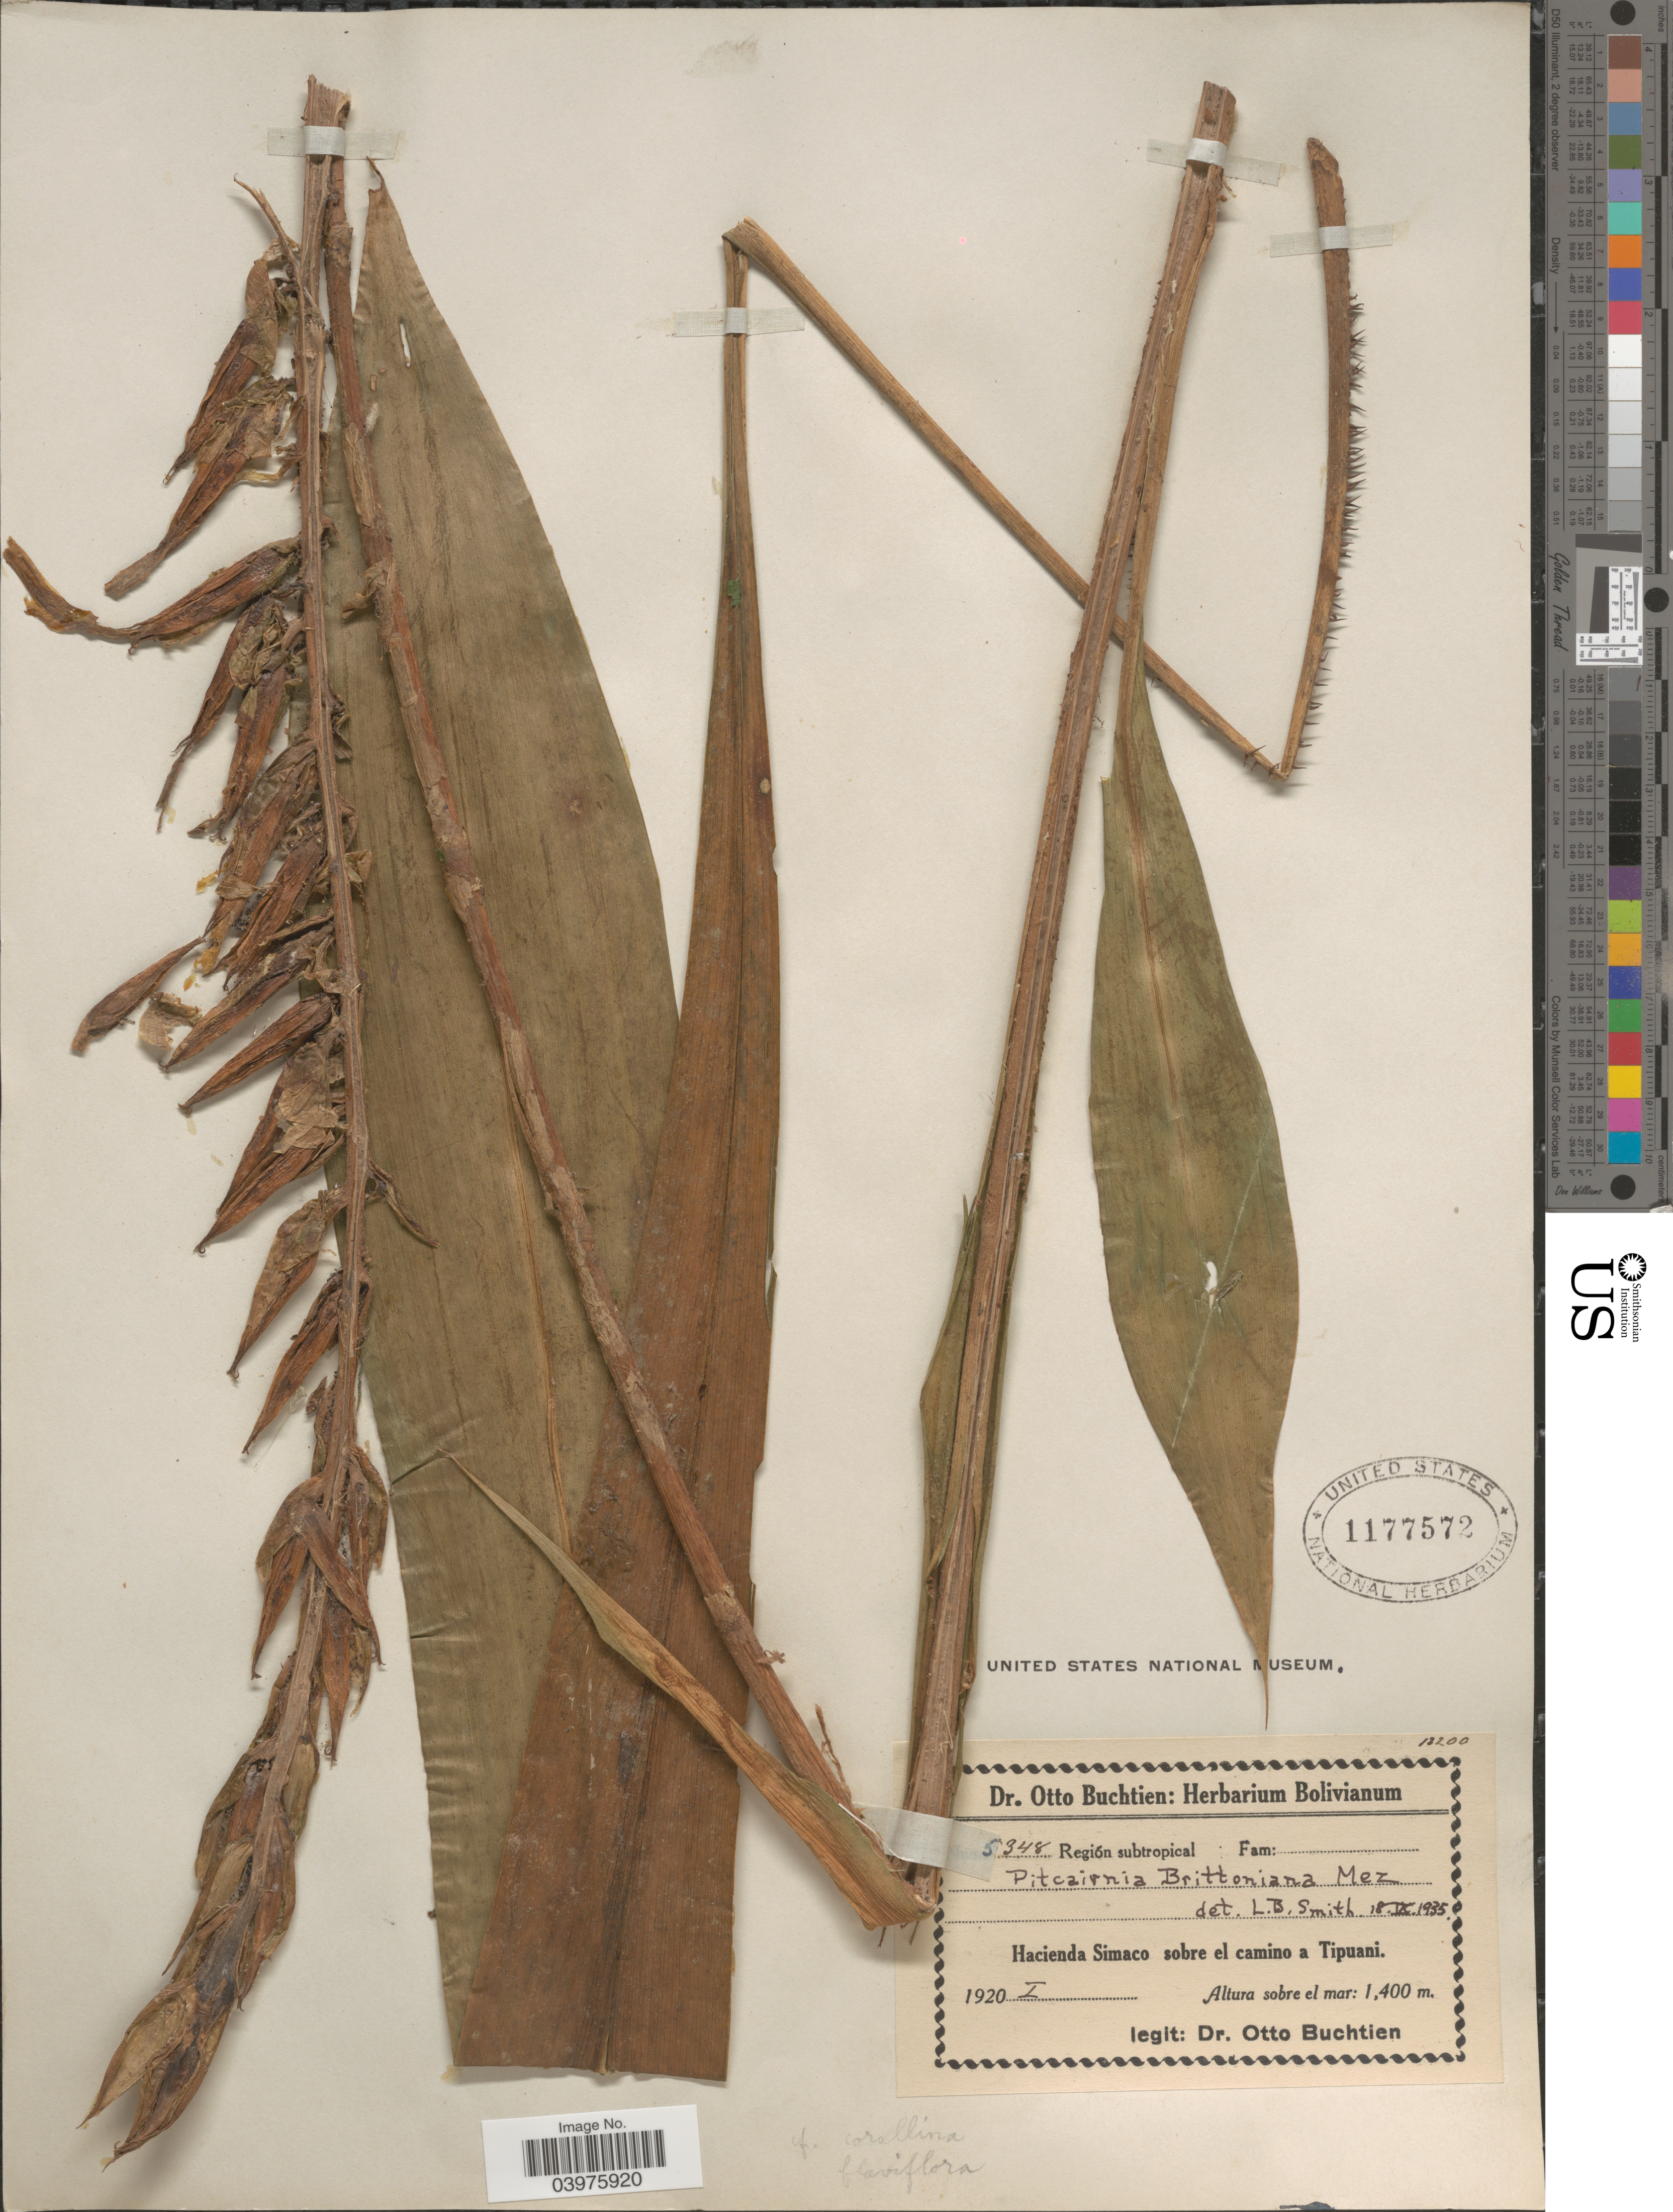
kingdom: Plantae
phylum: Tracheophyta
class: Liliopsida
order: Poales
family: Bromeliaceae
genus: Pitcairnia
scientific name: Pitcairnia brittoniana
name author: Mez in A. DC.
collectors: O. Buchtien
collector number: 5348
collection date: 1920-01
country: Bolivia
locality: Región subtropical. Hacienda Simaco sobre el camino a Tipuani.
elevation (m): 1400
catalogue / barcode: US 1177572